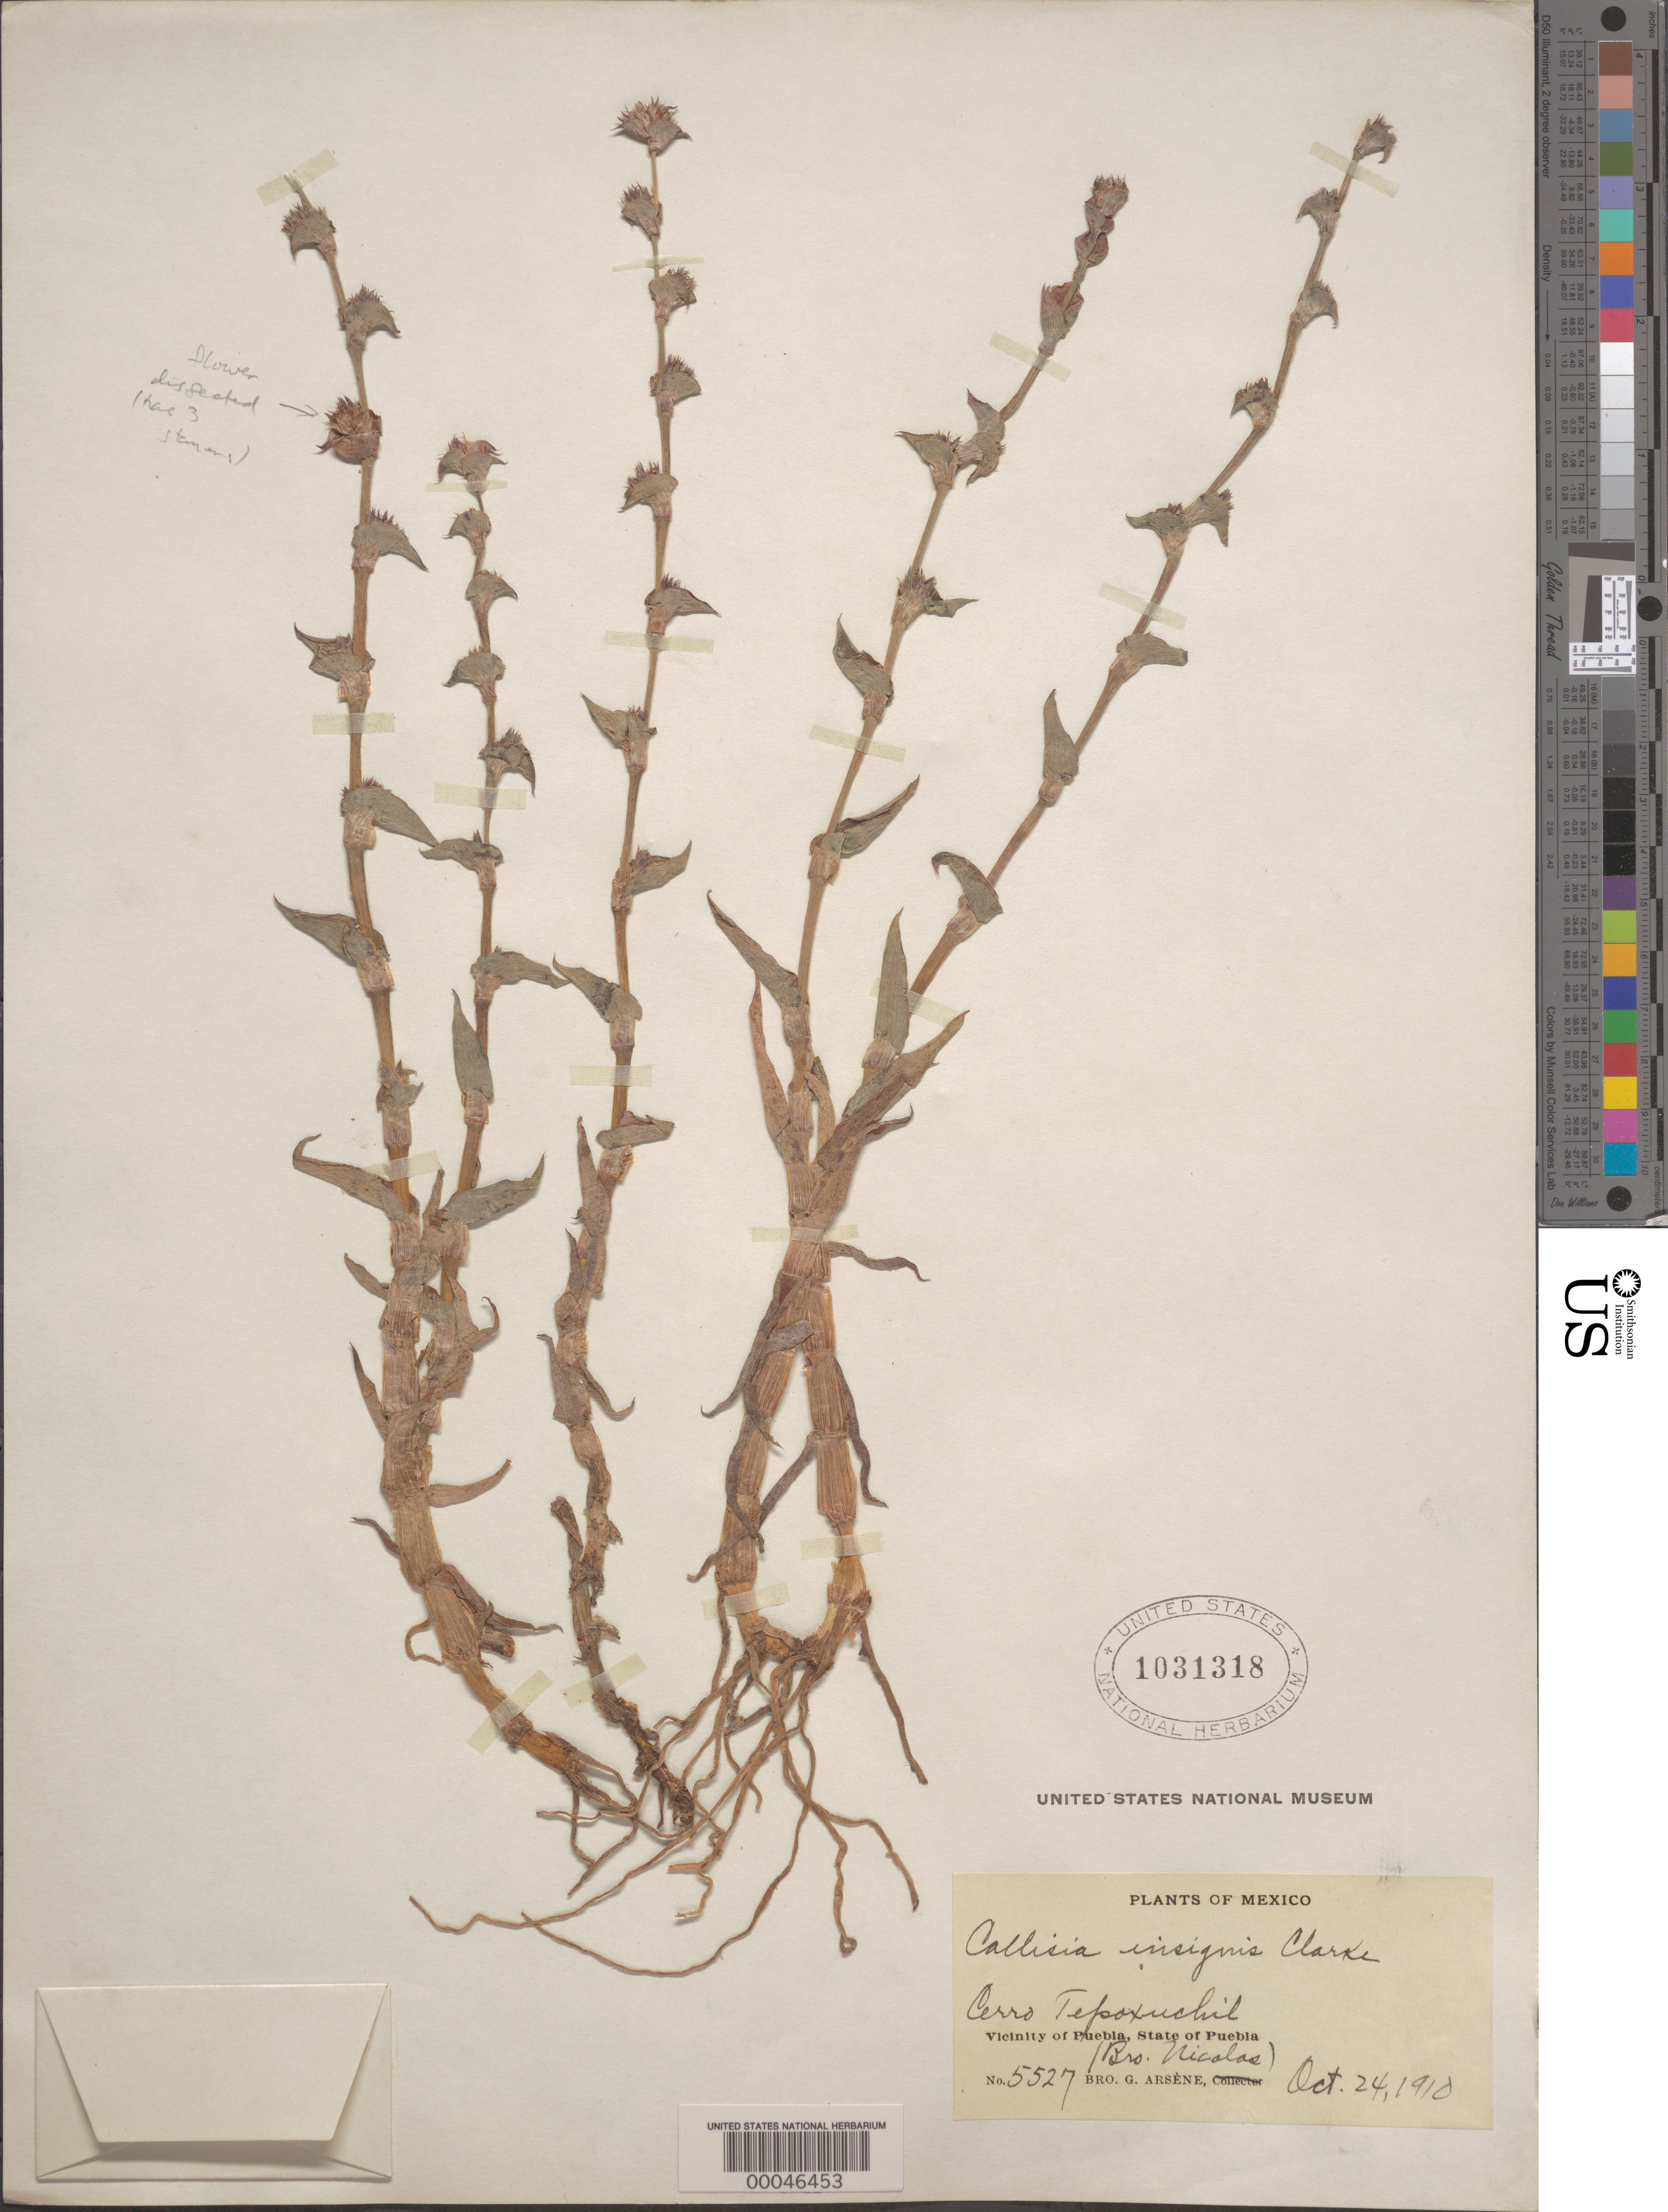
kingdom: Plantae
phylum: Tracheophyta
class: Liliopsida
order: Commelinales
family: Commelinaceae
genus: Callisia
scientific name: Callisia insignis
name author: C.B. Clarke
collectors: Bro. G. Arsène & Bro. Nicolas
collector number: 5527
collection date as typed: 24 Oct 1910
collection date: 1910-10-24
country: Mexico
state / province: Puebla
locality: Cerro tepoxuchil, near Puebla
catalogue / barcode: US 1031318